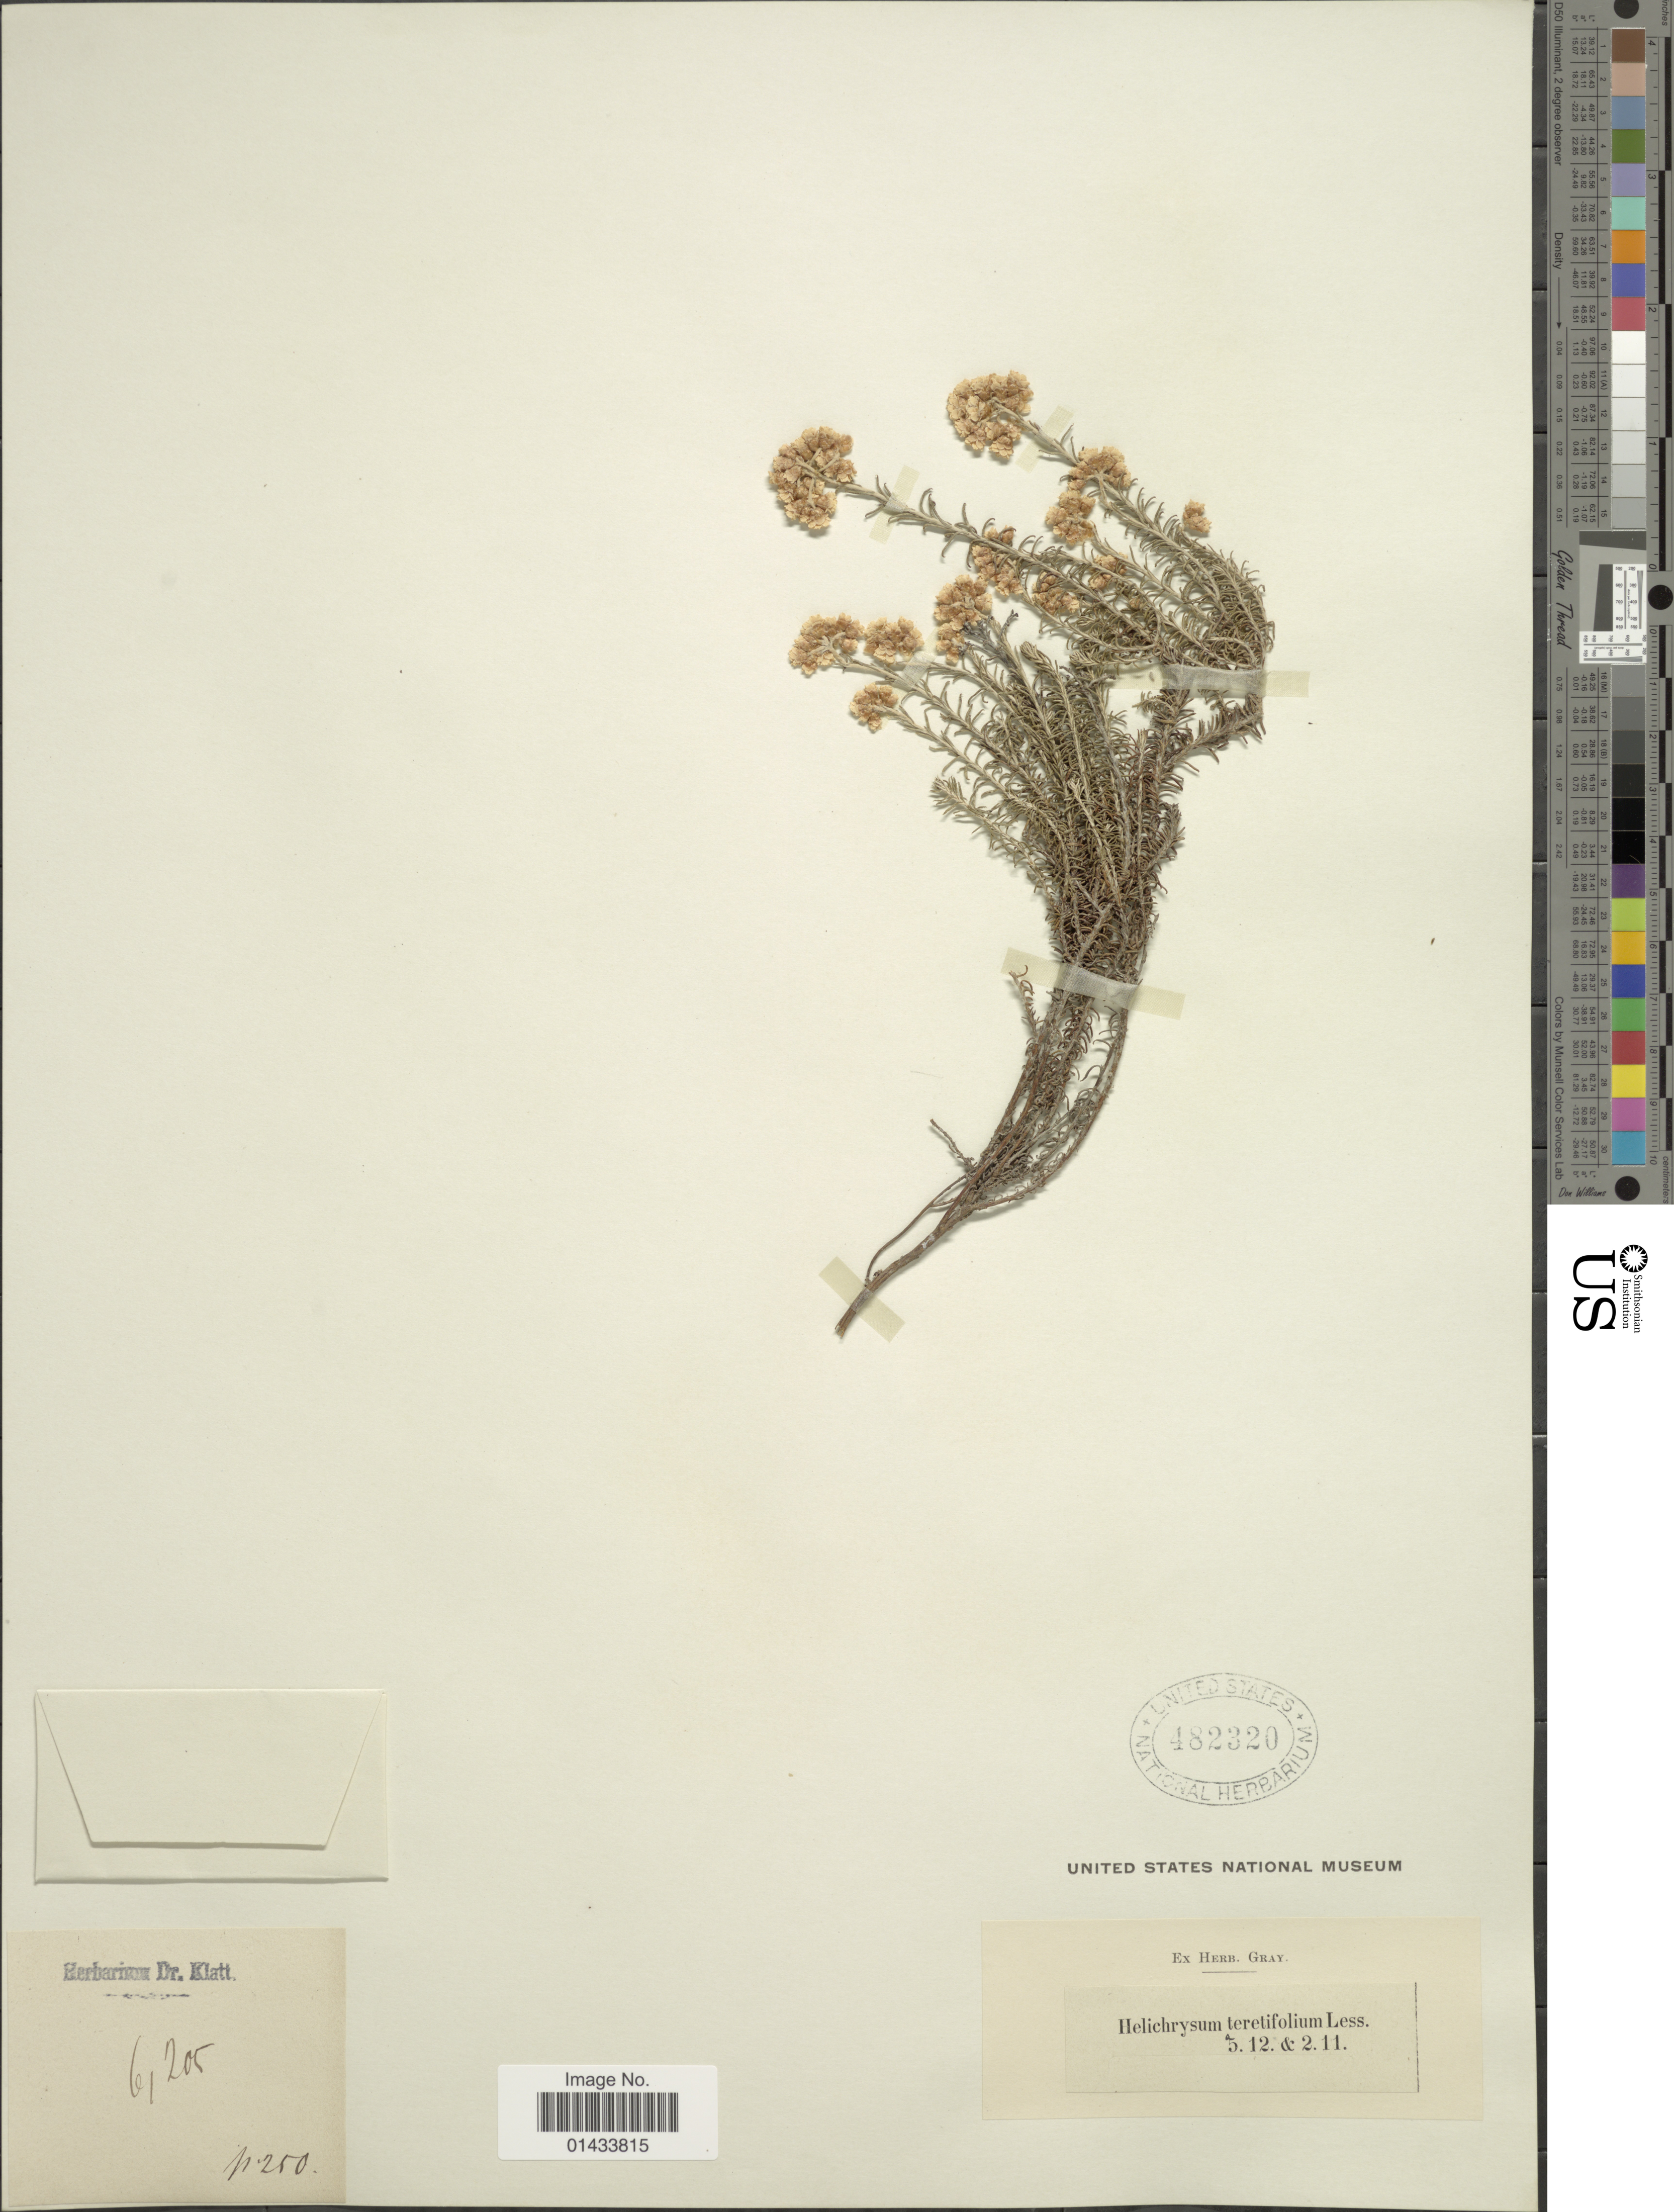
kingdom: Plantae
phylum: Tracheophyta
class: Magnoliopsida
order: Asterales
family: Asteraceae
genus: Helichrysum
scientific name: Helichrysum teretifolium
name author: Sweet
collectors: ex herb. Dr. Klatt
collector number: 250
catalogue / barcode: US 482320